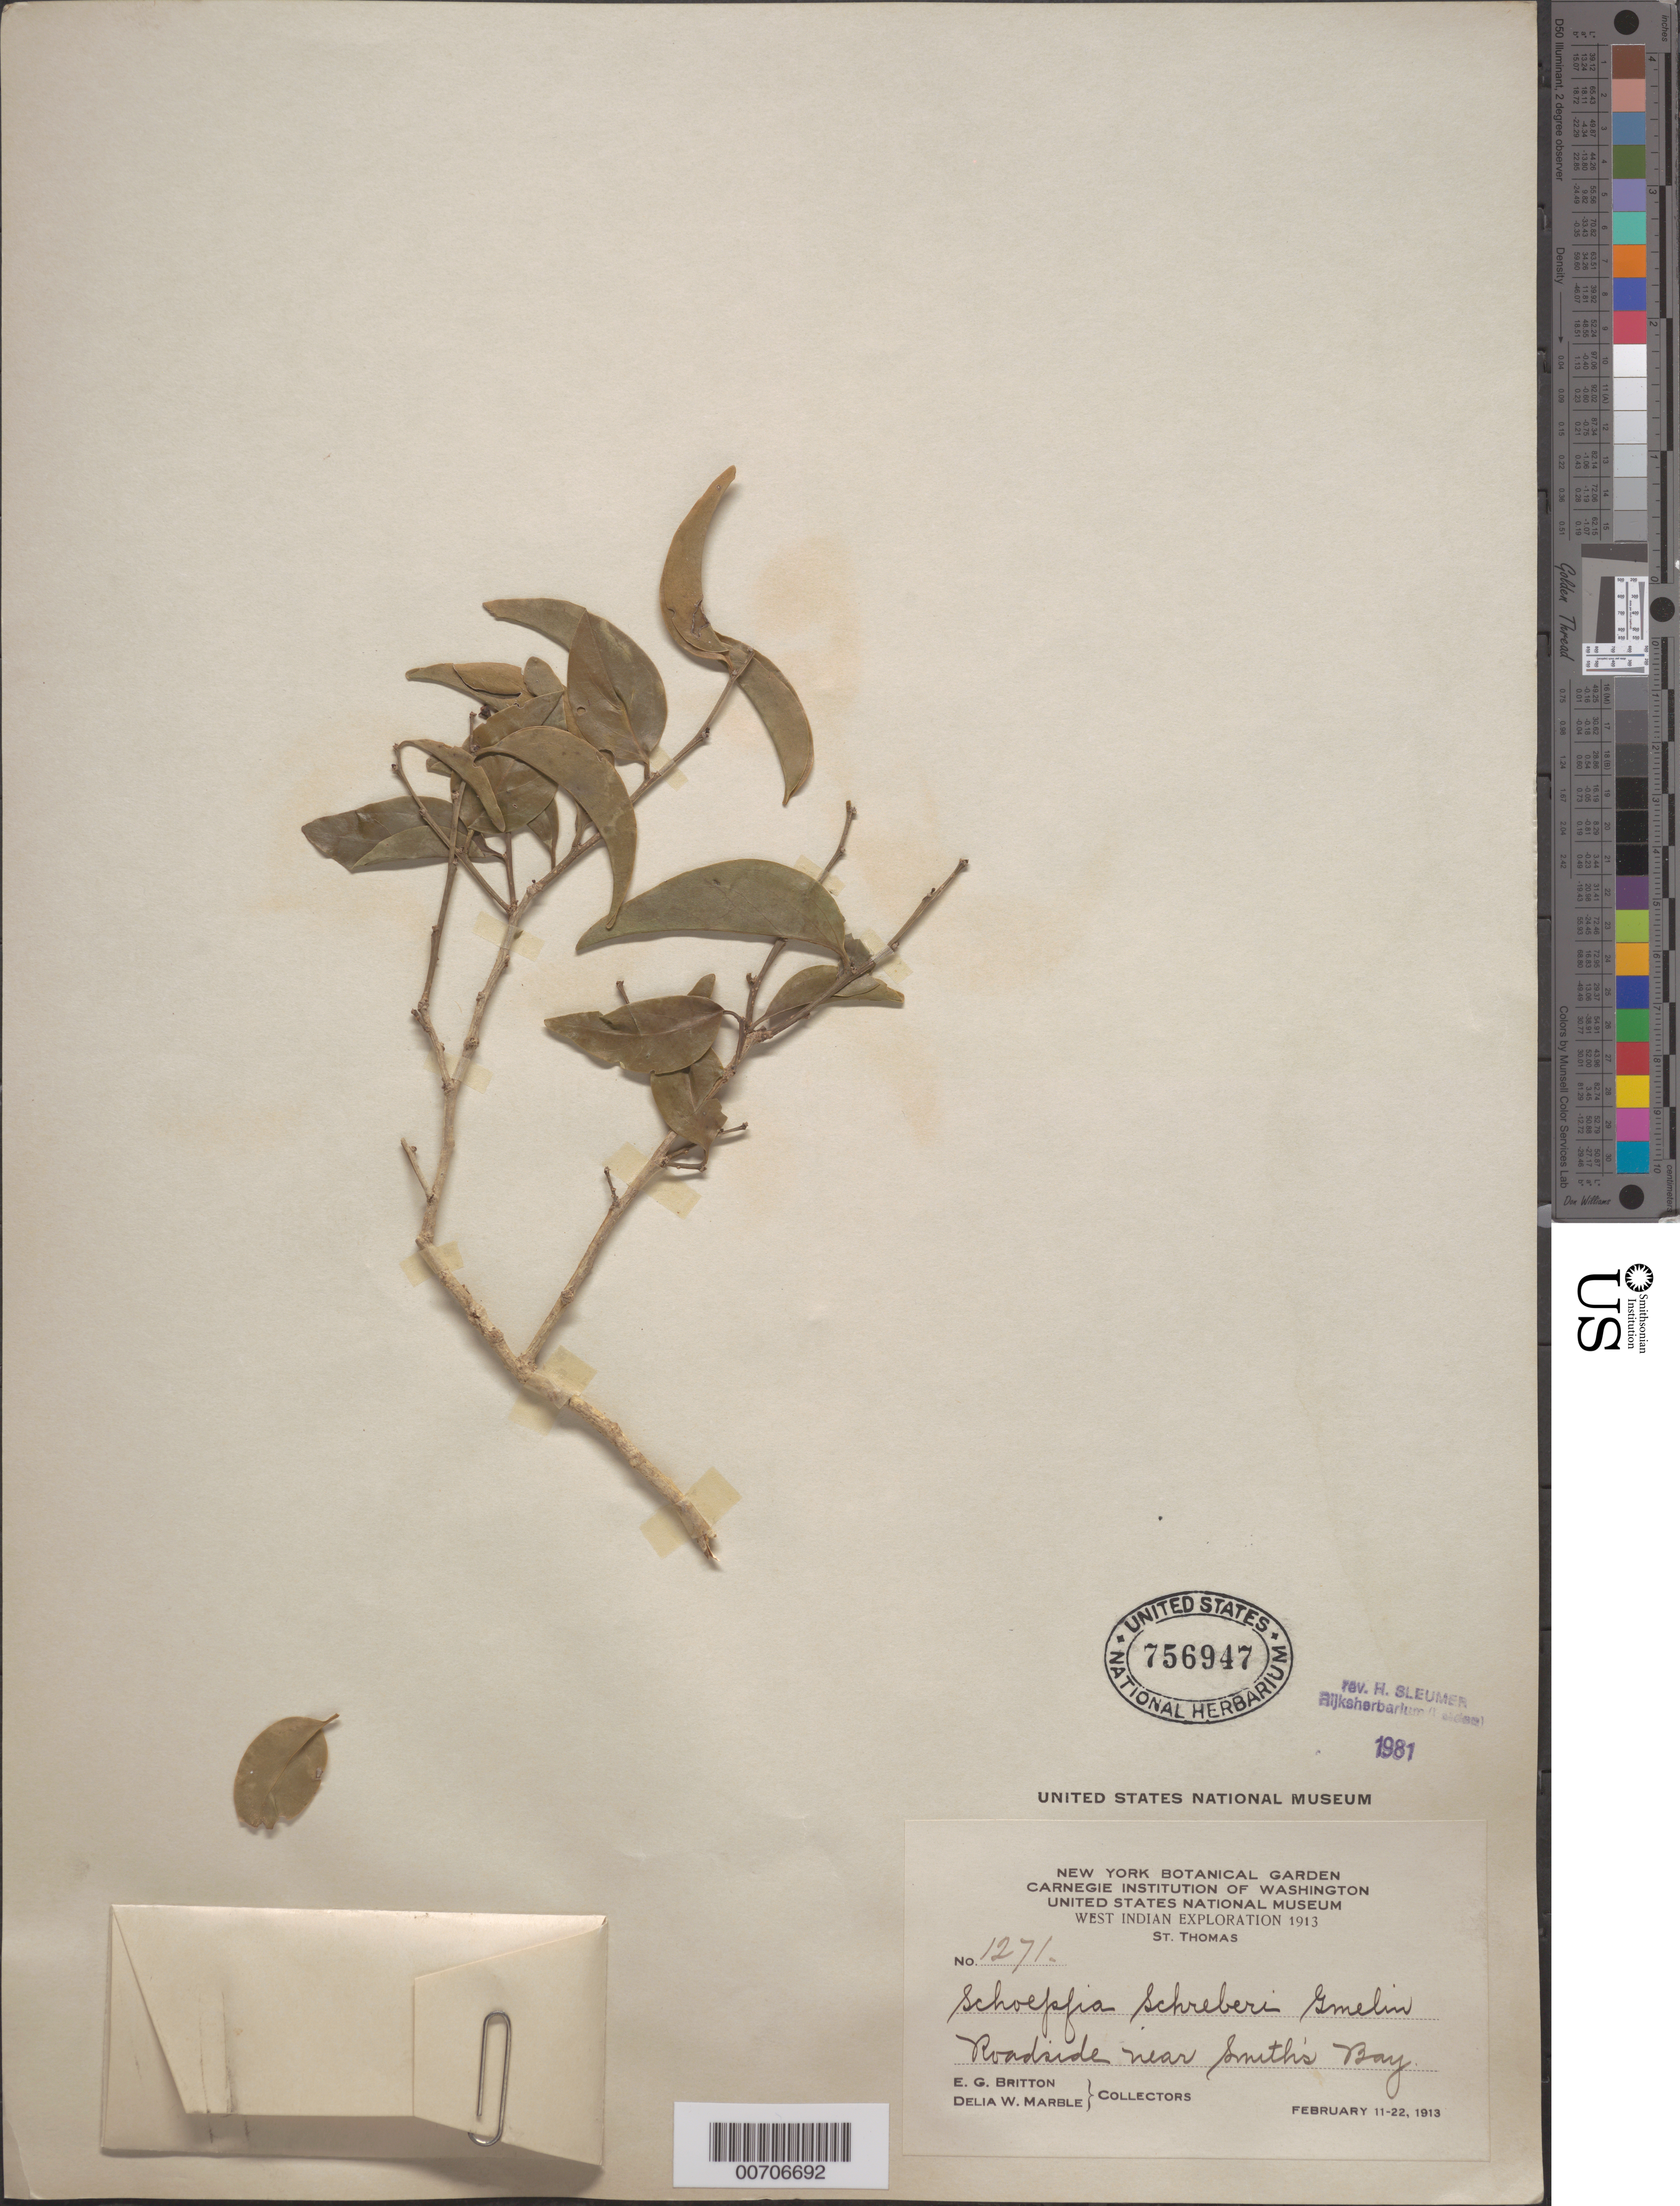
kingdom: Plantae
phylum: Tracheophyta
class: Magnoliopsida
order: Santalales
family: Schoepfiaceae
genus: Schoepfia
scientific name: Schoepfia schreberi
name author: J.F. Gmel.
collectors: E. G. Britton & D. W. Marble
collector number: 1271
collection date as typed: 11 Feb 1913 to 22 Feb 1913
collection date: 1913-02-11/1913-02-22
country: U.S. Virgin Islands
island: St. Thomas Island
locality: Smith's Bay, vic of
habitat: Roadside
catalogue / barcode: US 756947